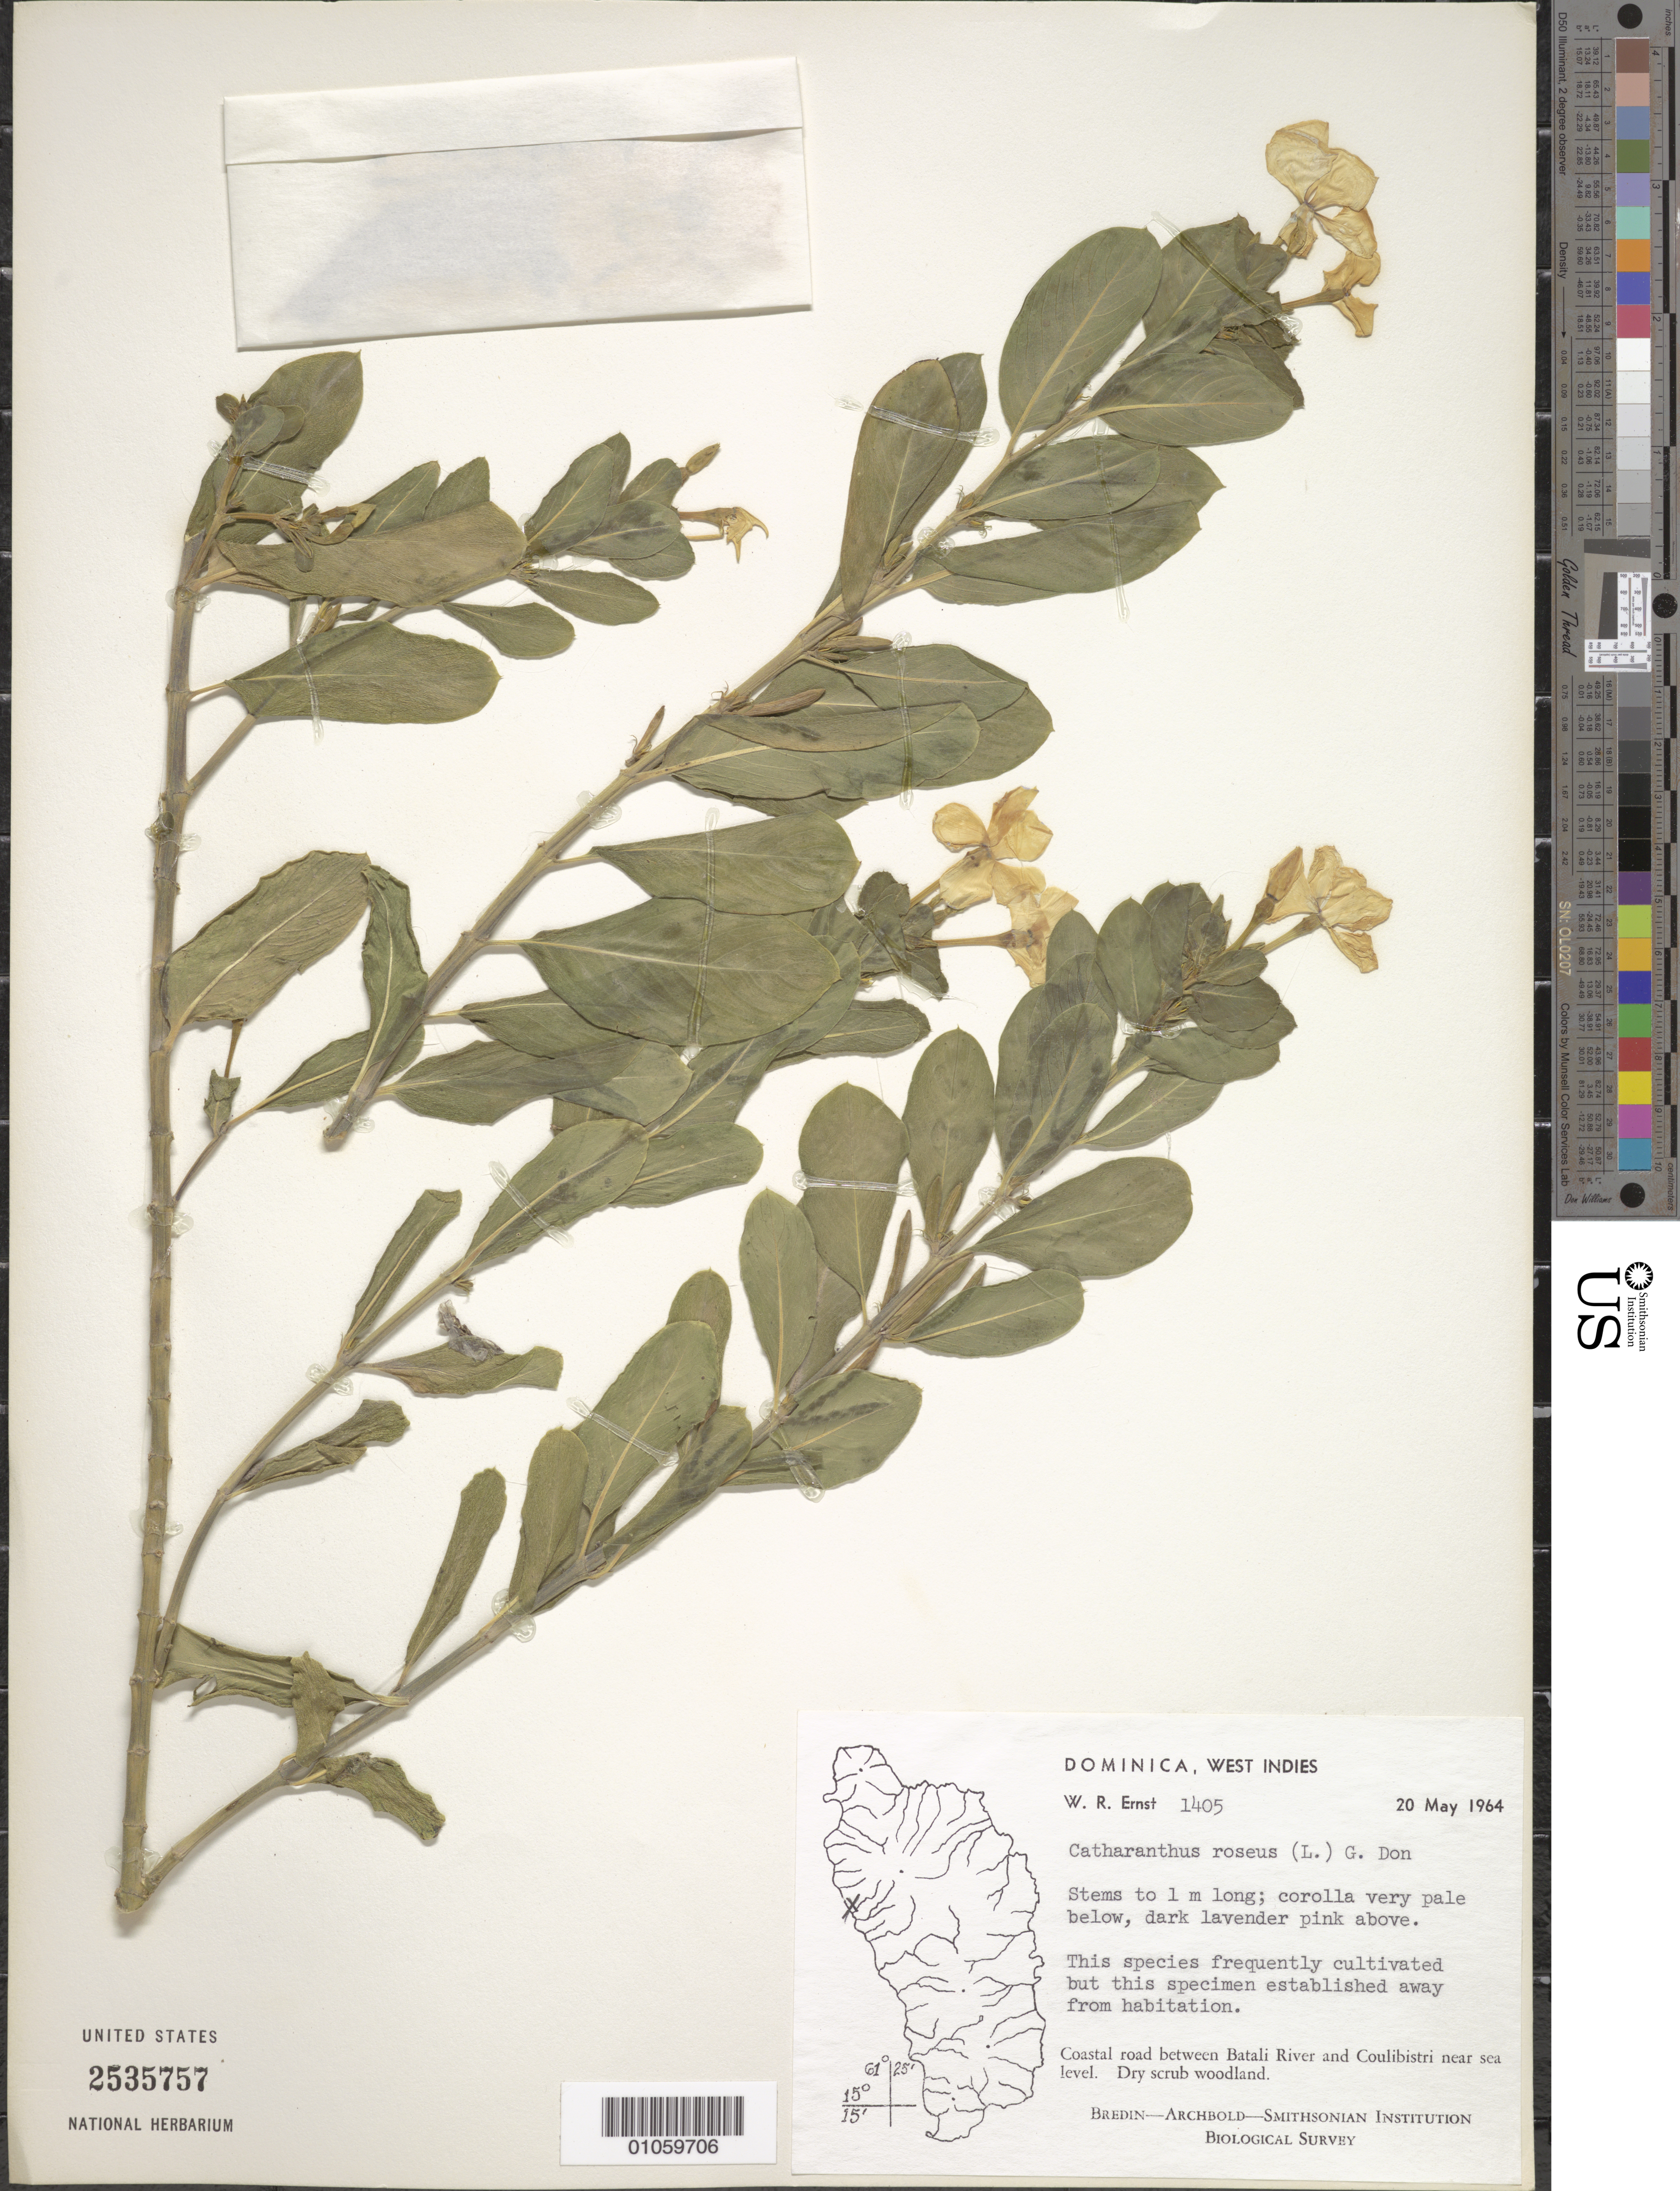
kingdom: Plantae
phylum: Tracheophyta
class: Magnoliopsida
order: Gentianales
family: Apocynaceae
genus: Lochnera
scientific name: Lochnera rosea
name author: (L.) Rchb. ex Endl.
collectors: W. R. Ernst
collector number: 1405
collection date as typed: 20 May 1964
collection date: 1964-05-20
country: Dominica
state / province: St. Joseph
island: Dominica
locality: Coastal road between Batali River and Coulibistri, near sea level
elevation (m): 0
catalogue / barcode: US 2535757